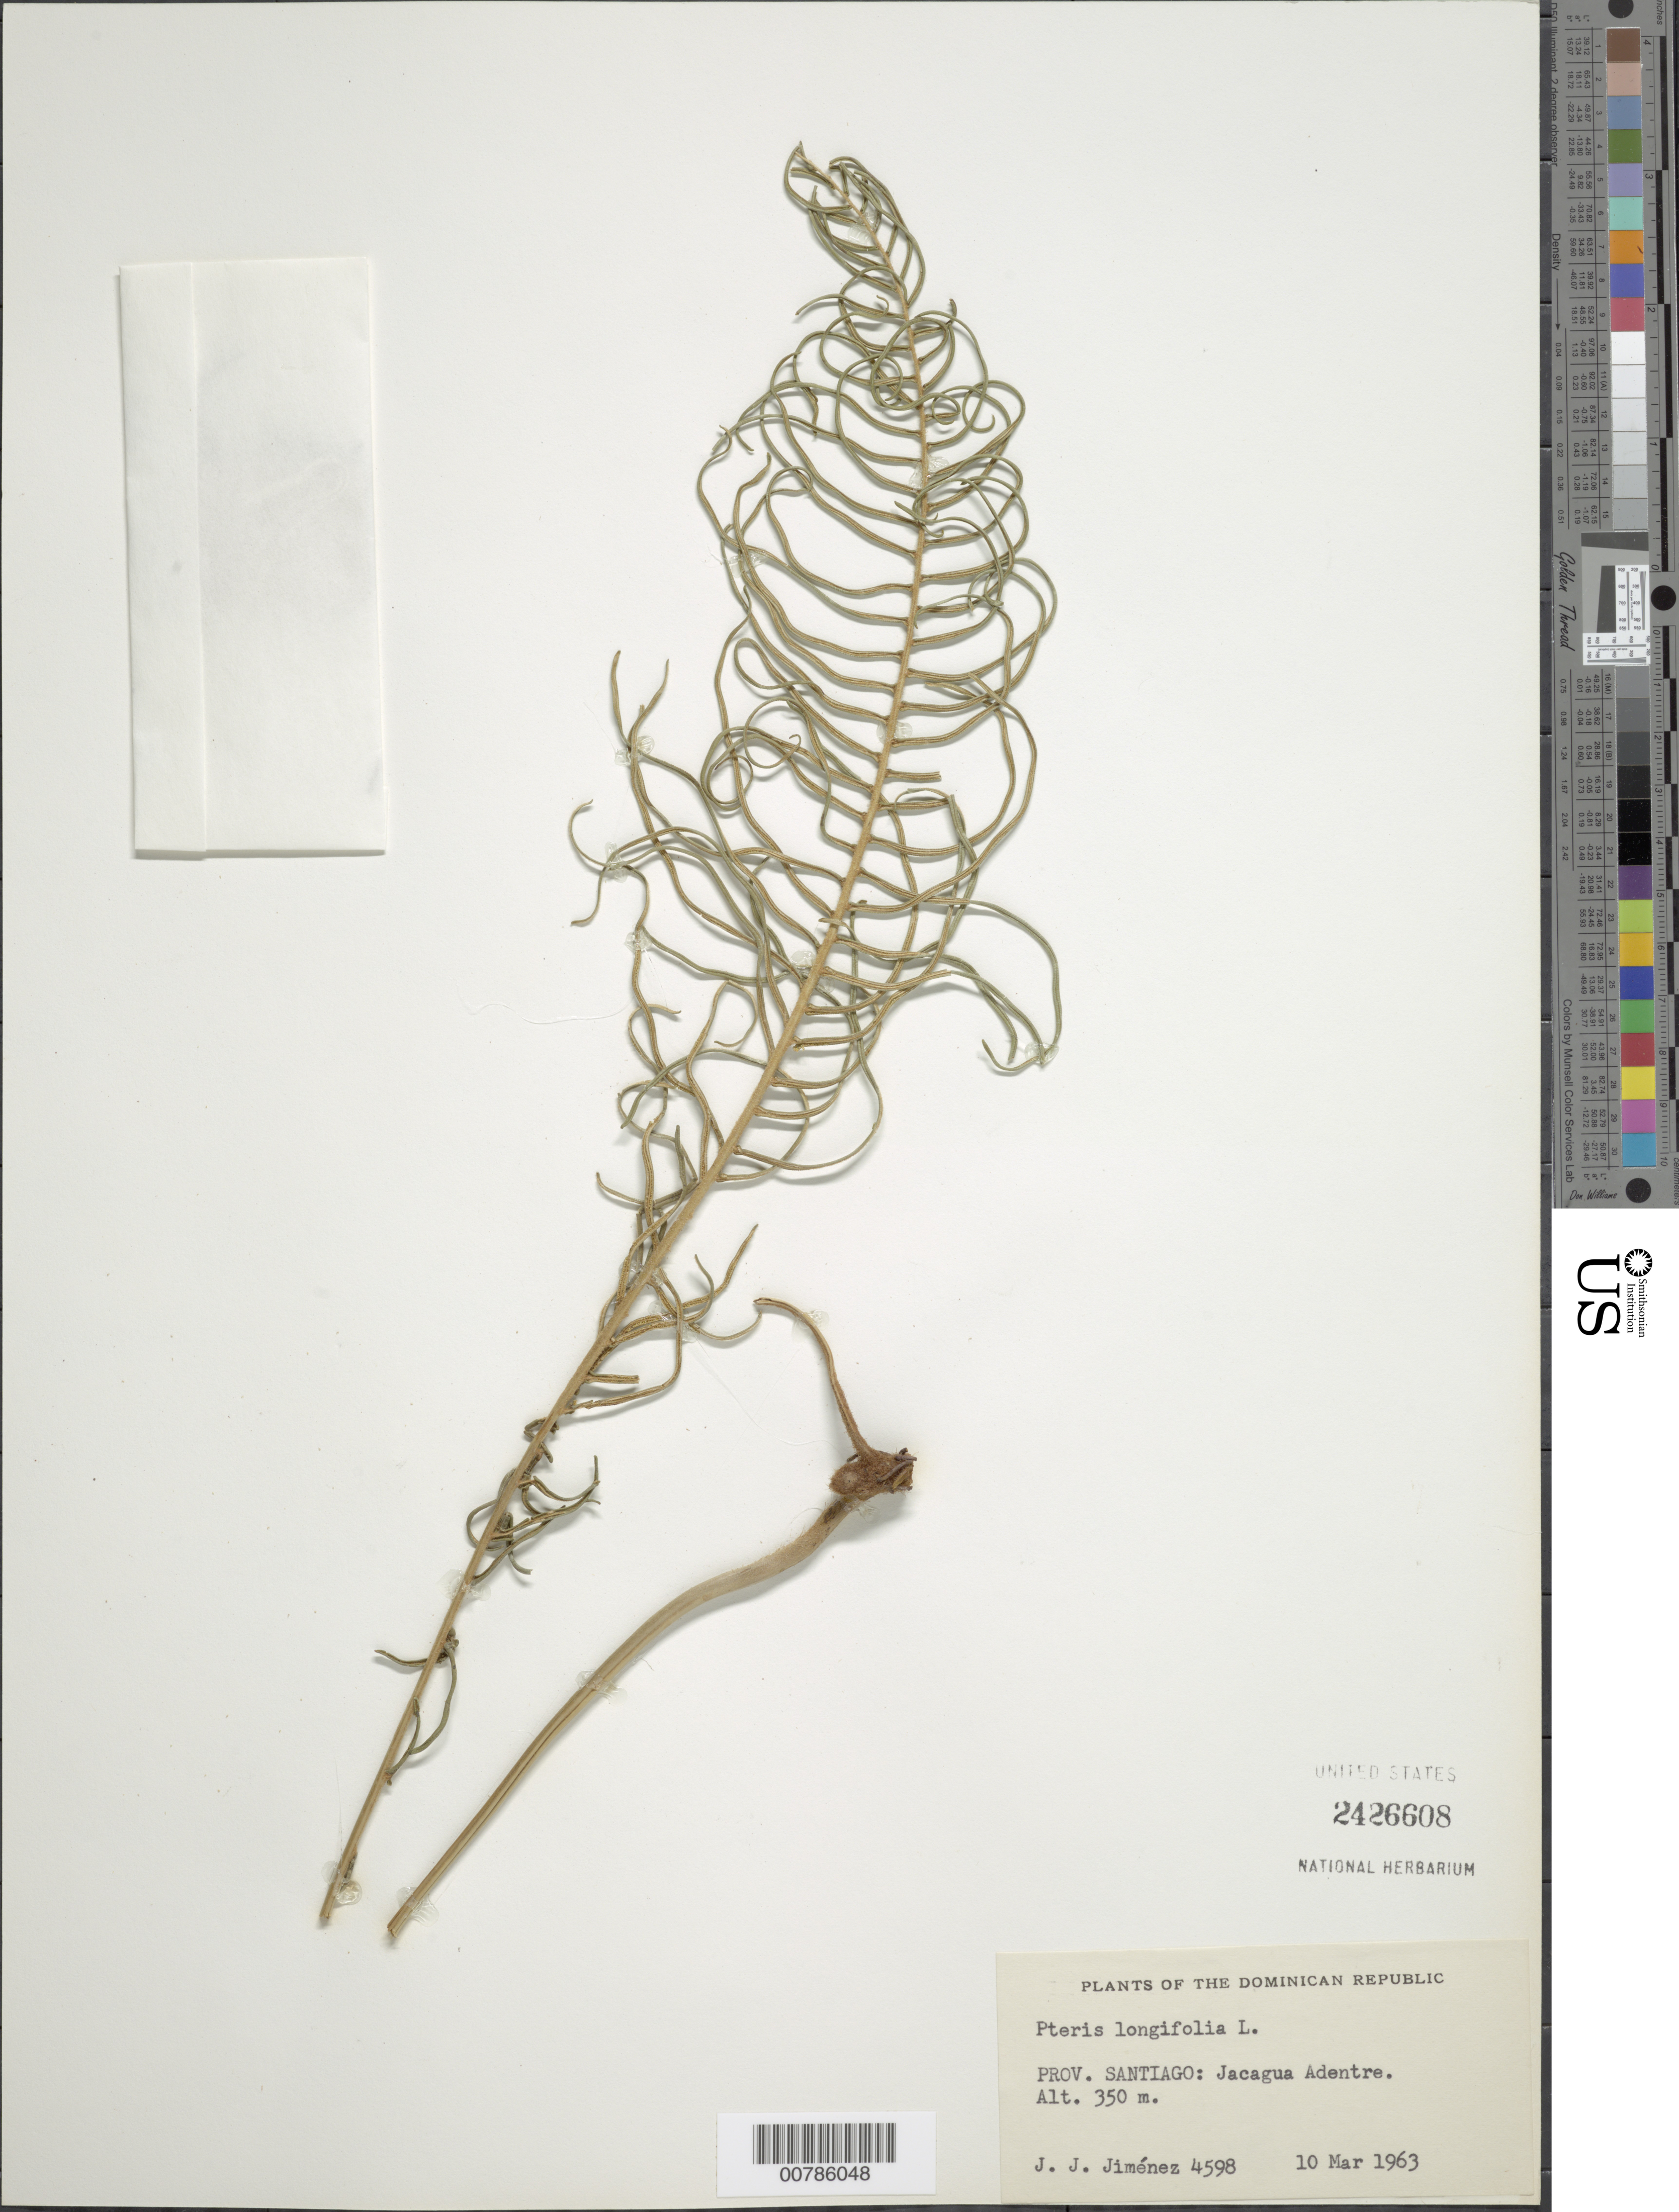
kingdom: Plantae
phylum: Tracheophyta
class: Polypodiopsida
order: Polypodiales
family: Pteridaceae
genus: Pteris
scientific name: Pteris longifolia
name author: L.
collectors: J. J. Jiménez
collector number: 4598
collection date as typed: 10 Mar 1963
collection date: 1963-03-10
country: Dominican Republic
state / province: Santiago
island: Hispaniola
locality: Jacagua Adentre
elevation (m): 350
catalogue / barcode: US 2426608